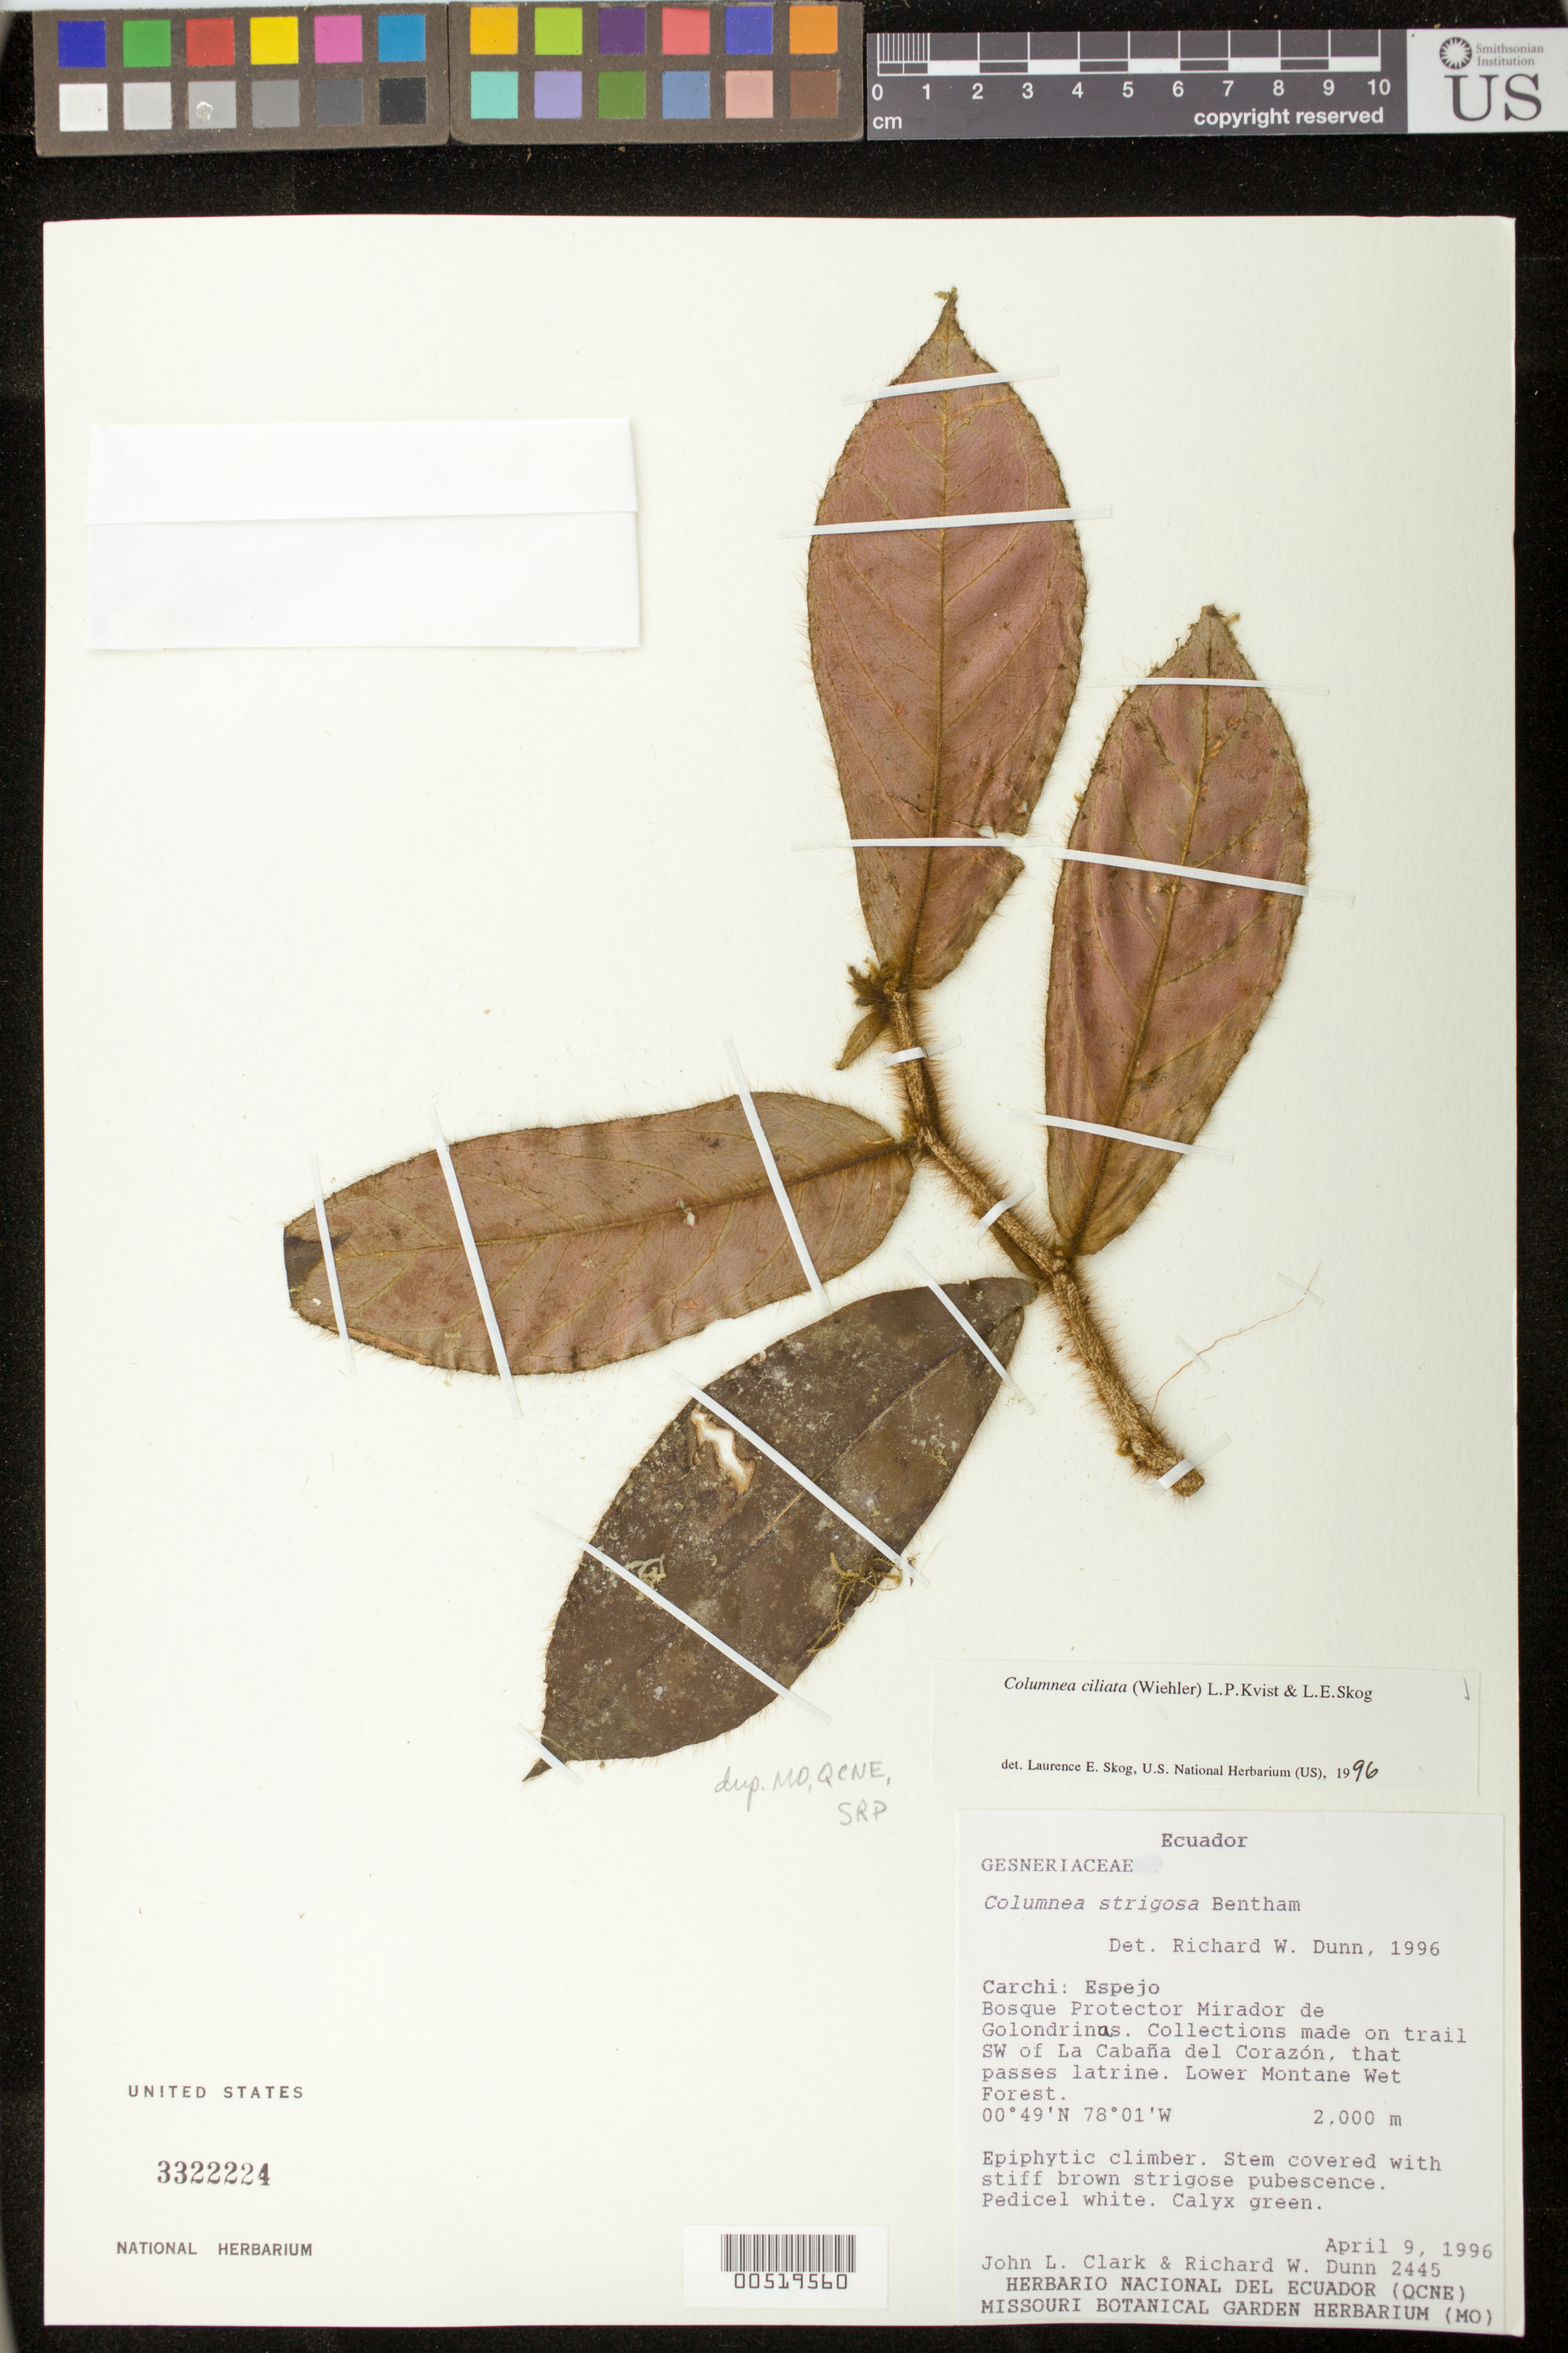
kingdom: Plantae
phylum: Tracheophyta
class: Magnoliopsida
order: Lamiales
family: Gesneriaceae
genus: Columnea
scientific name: Columnea ciliata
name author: (Wiehler) L.P. Kvist & L.E. Skog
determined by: Skog, Laurence E.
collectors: J. L. Clark & R. Dunn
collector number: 2445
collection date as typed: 09 Apr 1996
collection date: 1996-04-09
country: Ecuador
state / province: Carchi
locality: Espejo; Bosque Protector Mirador de Golondrinas; trail SW of La Cabaña del Corazón, that passes latrine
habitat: Lower montane wet forest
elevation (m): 2000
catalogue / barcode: US 3322224